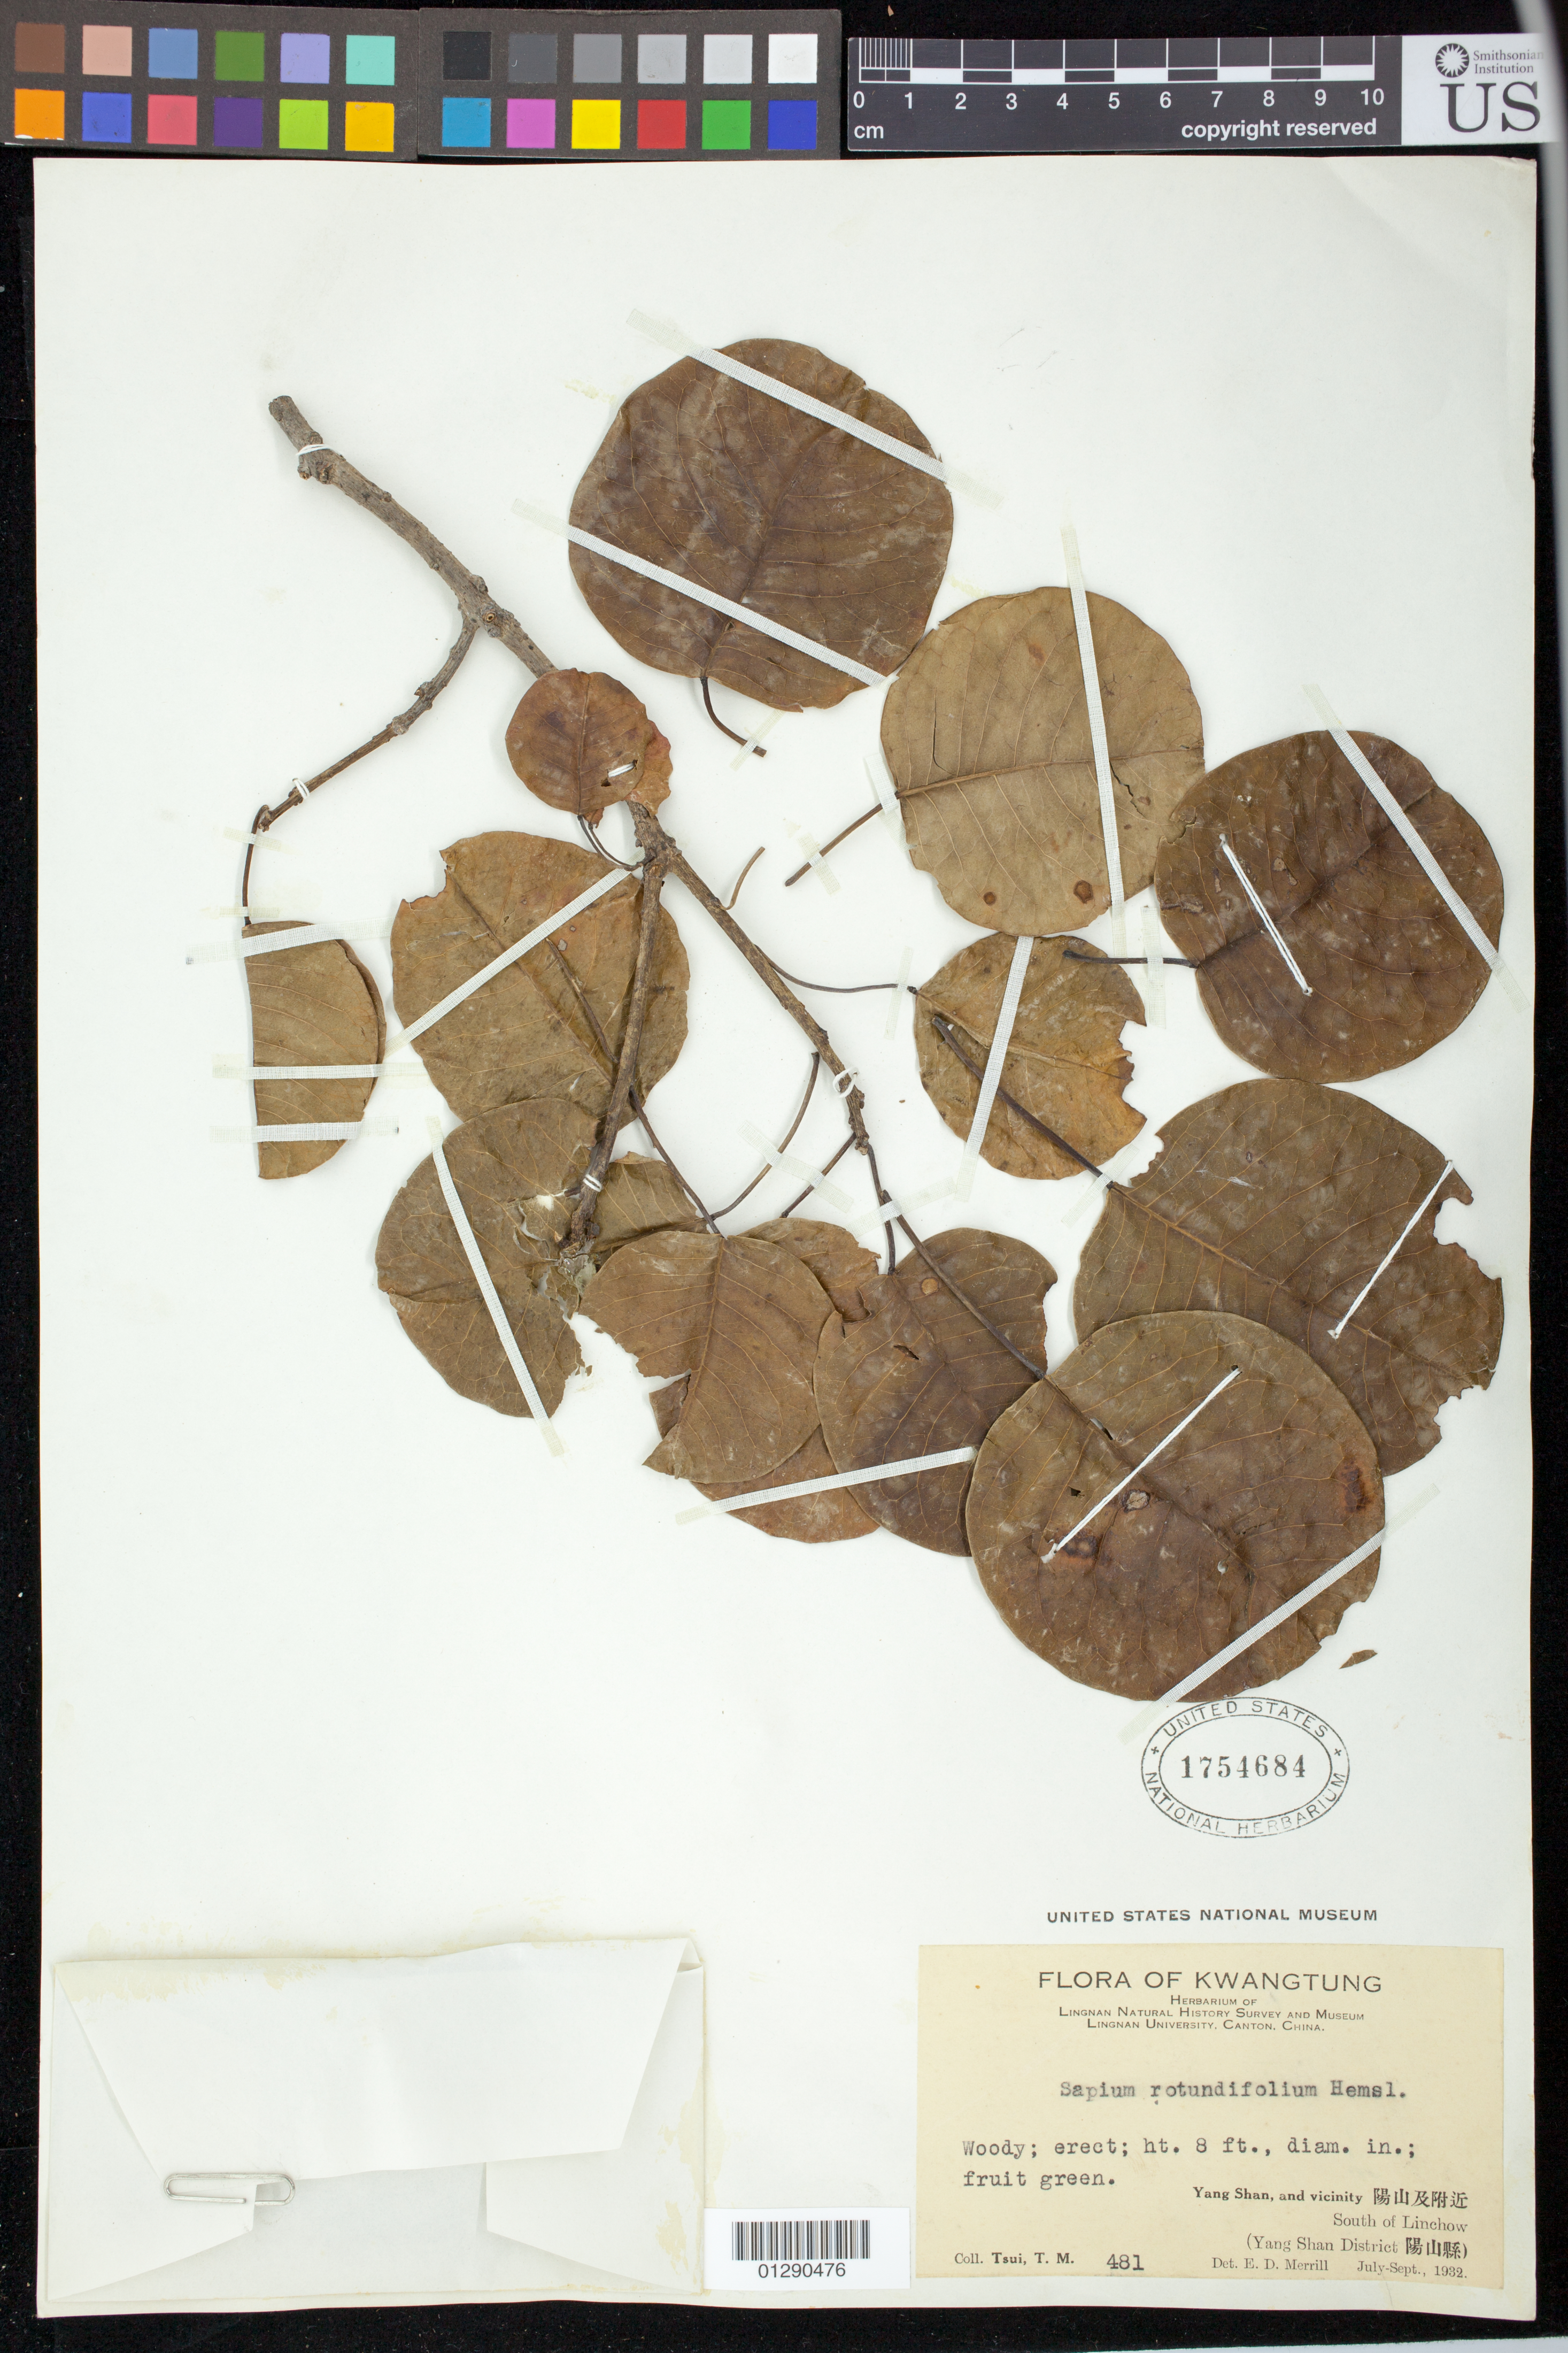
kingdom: Plantae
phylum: Tracheophyta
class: Magnoliopsida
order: Malpighiales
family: Euphorbiaceae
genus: Sapium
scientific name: Sapium rotundifolium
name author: Hemsl.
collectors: T. Tsui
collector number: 481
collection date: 1932-07/1932-09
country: China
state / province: Shanxi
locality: Yang Shan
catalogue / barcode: US 1754684